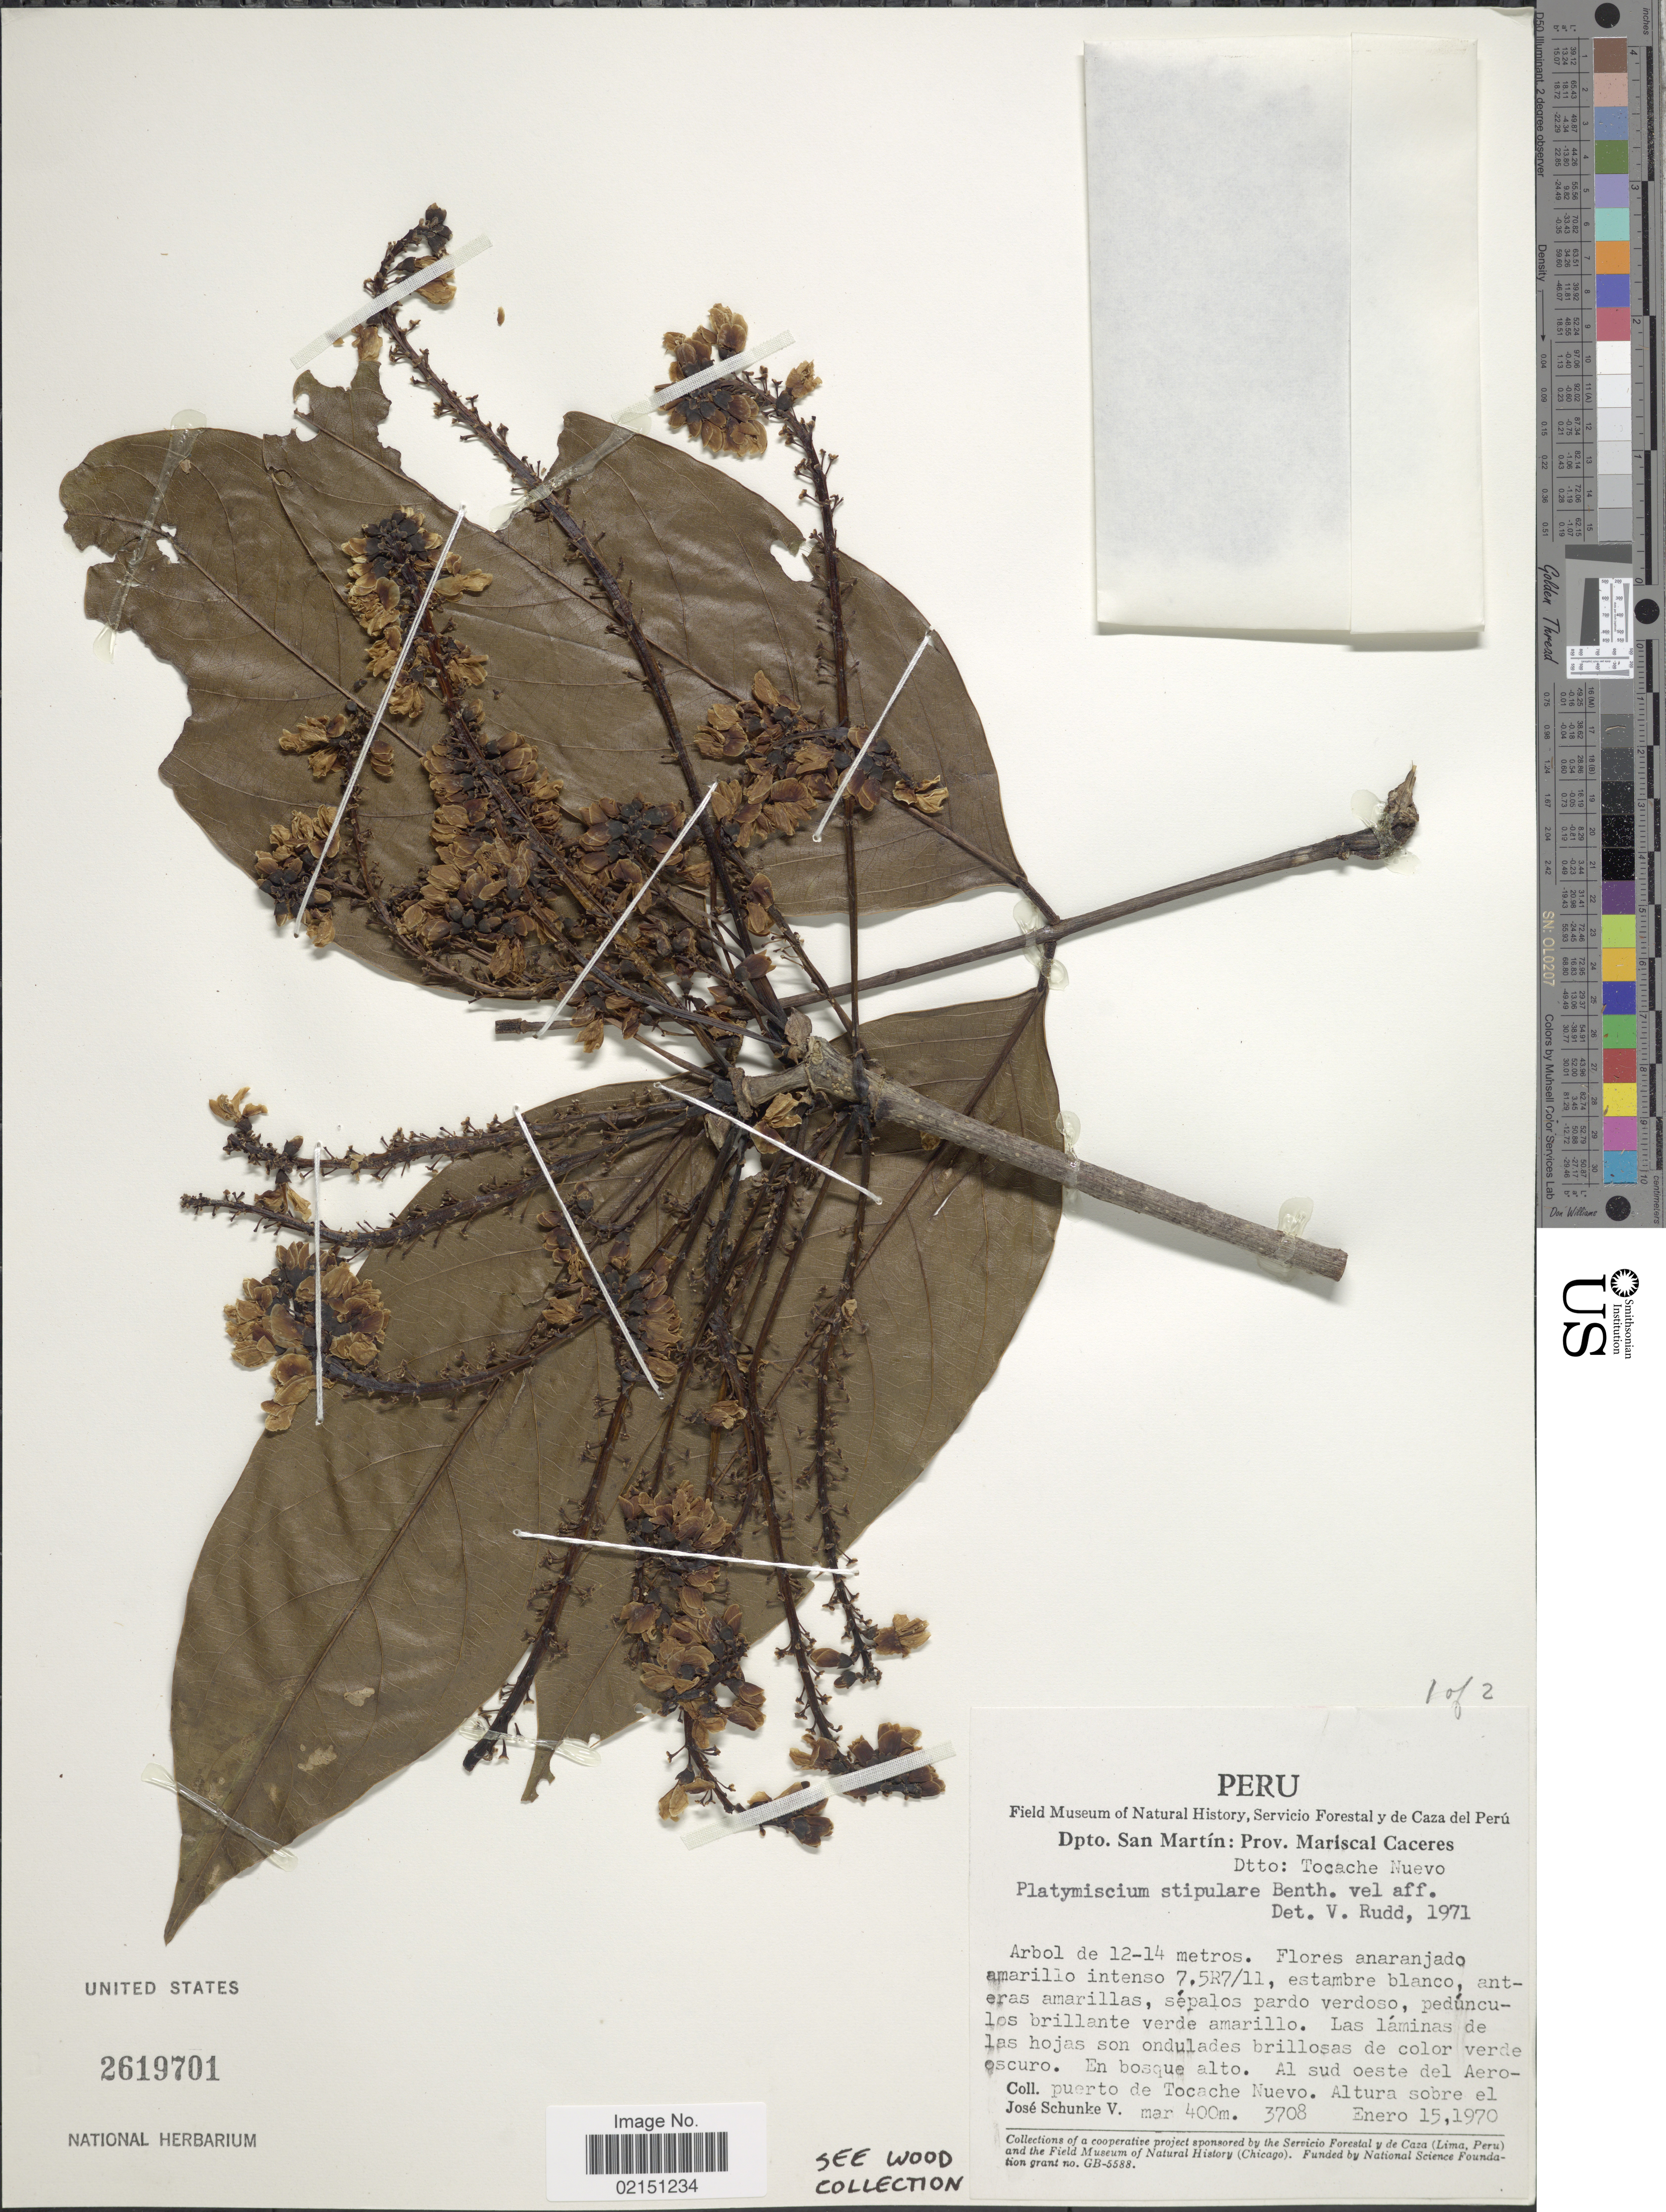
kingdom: Plantae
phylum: Tracheophyta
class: Magnoliopsida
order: Fabales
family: Fabaceae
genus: Platymiscium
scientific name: Platymiscium stipulare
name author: Benth.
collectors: J. Schunke Vigo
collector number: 3708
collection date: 1970-01-15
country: Peru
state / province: San Martín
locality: Prov. Mariscal Caceres. Dtto: Tocache Nuevo. Al sud oeste del Aeropuerto de Tocache Nuevo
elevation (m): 400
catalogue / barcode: US 2619701